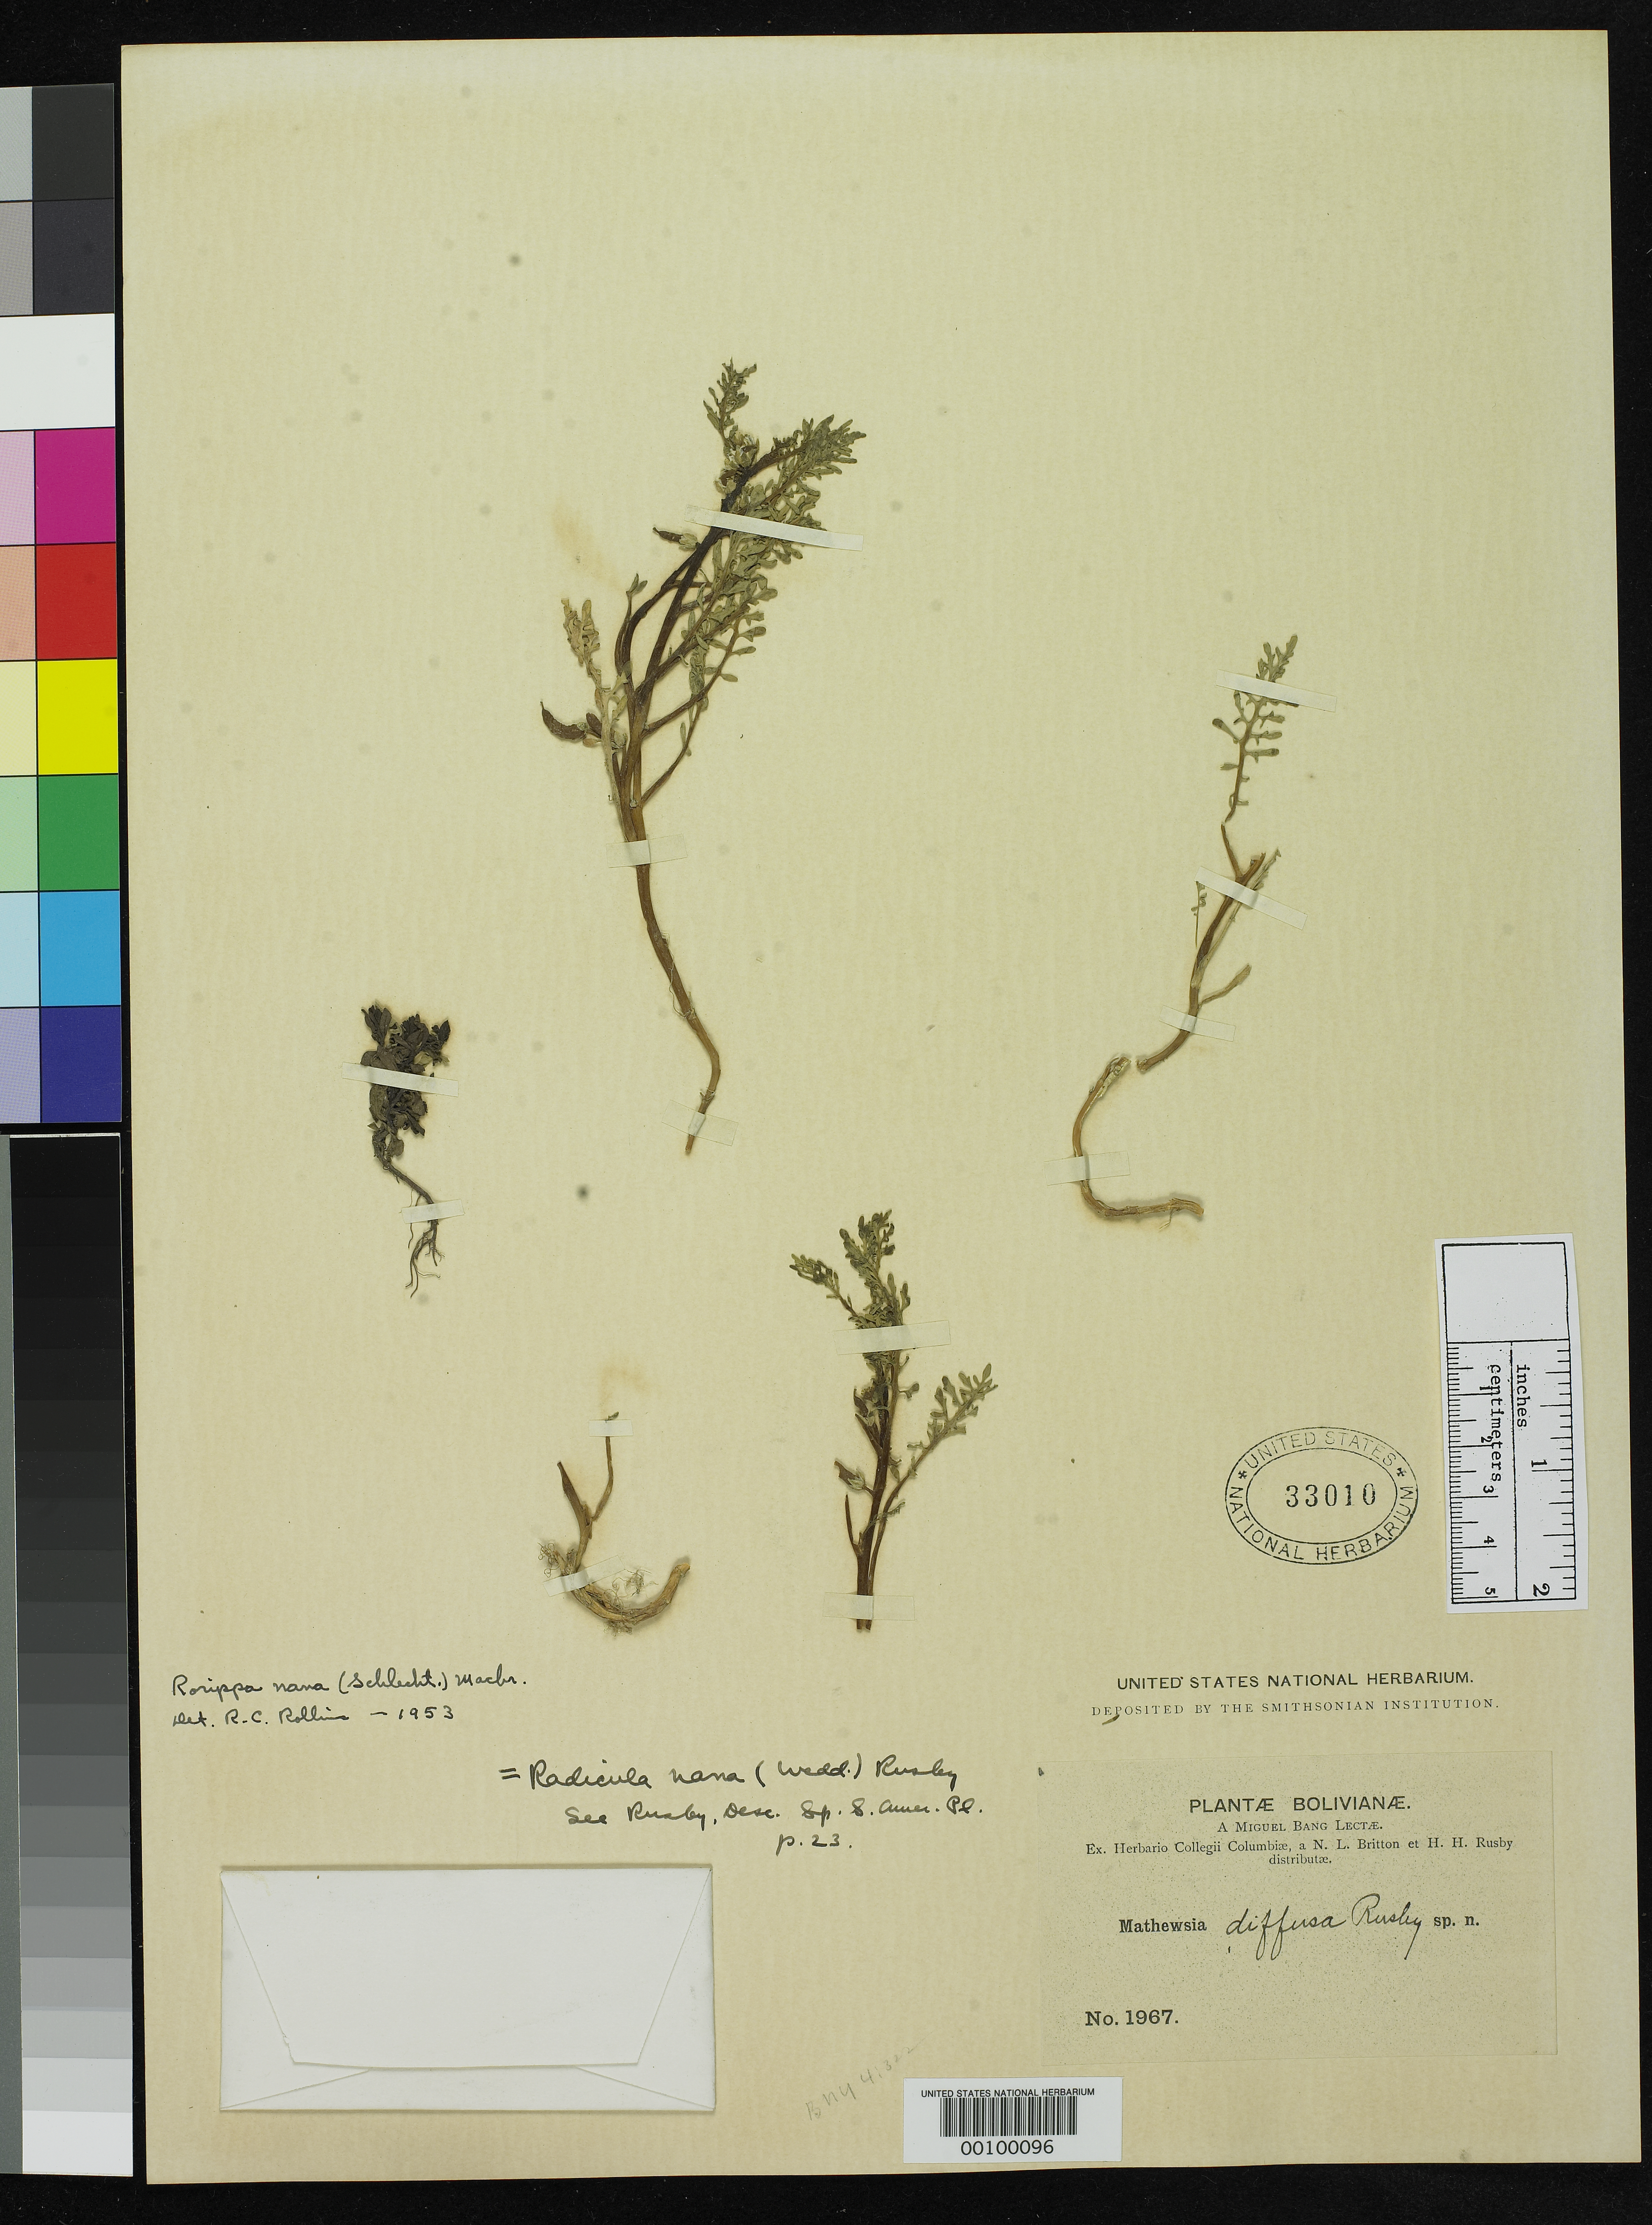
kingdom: Plantae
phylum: Tracheophyta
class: Magnoliopsida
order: Brassicales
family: Brassicaceae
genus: Mathewsia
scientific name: Mathewsia diffusa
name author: Rusby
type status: Isotype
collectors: M. Bang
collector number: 1967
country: Bolivia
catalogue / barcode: US 33010